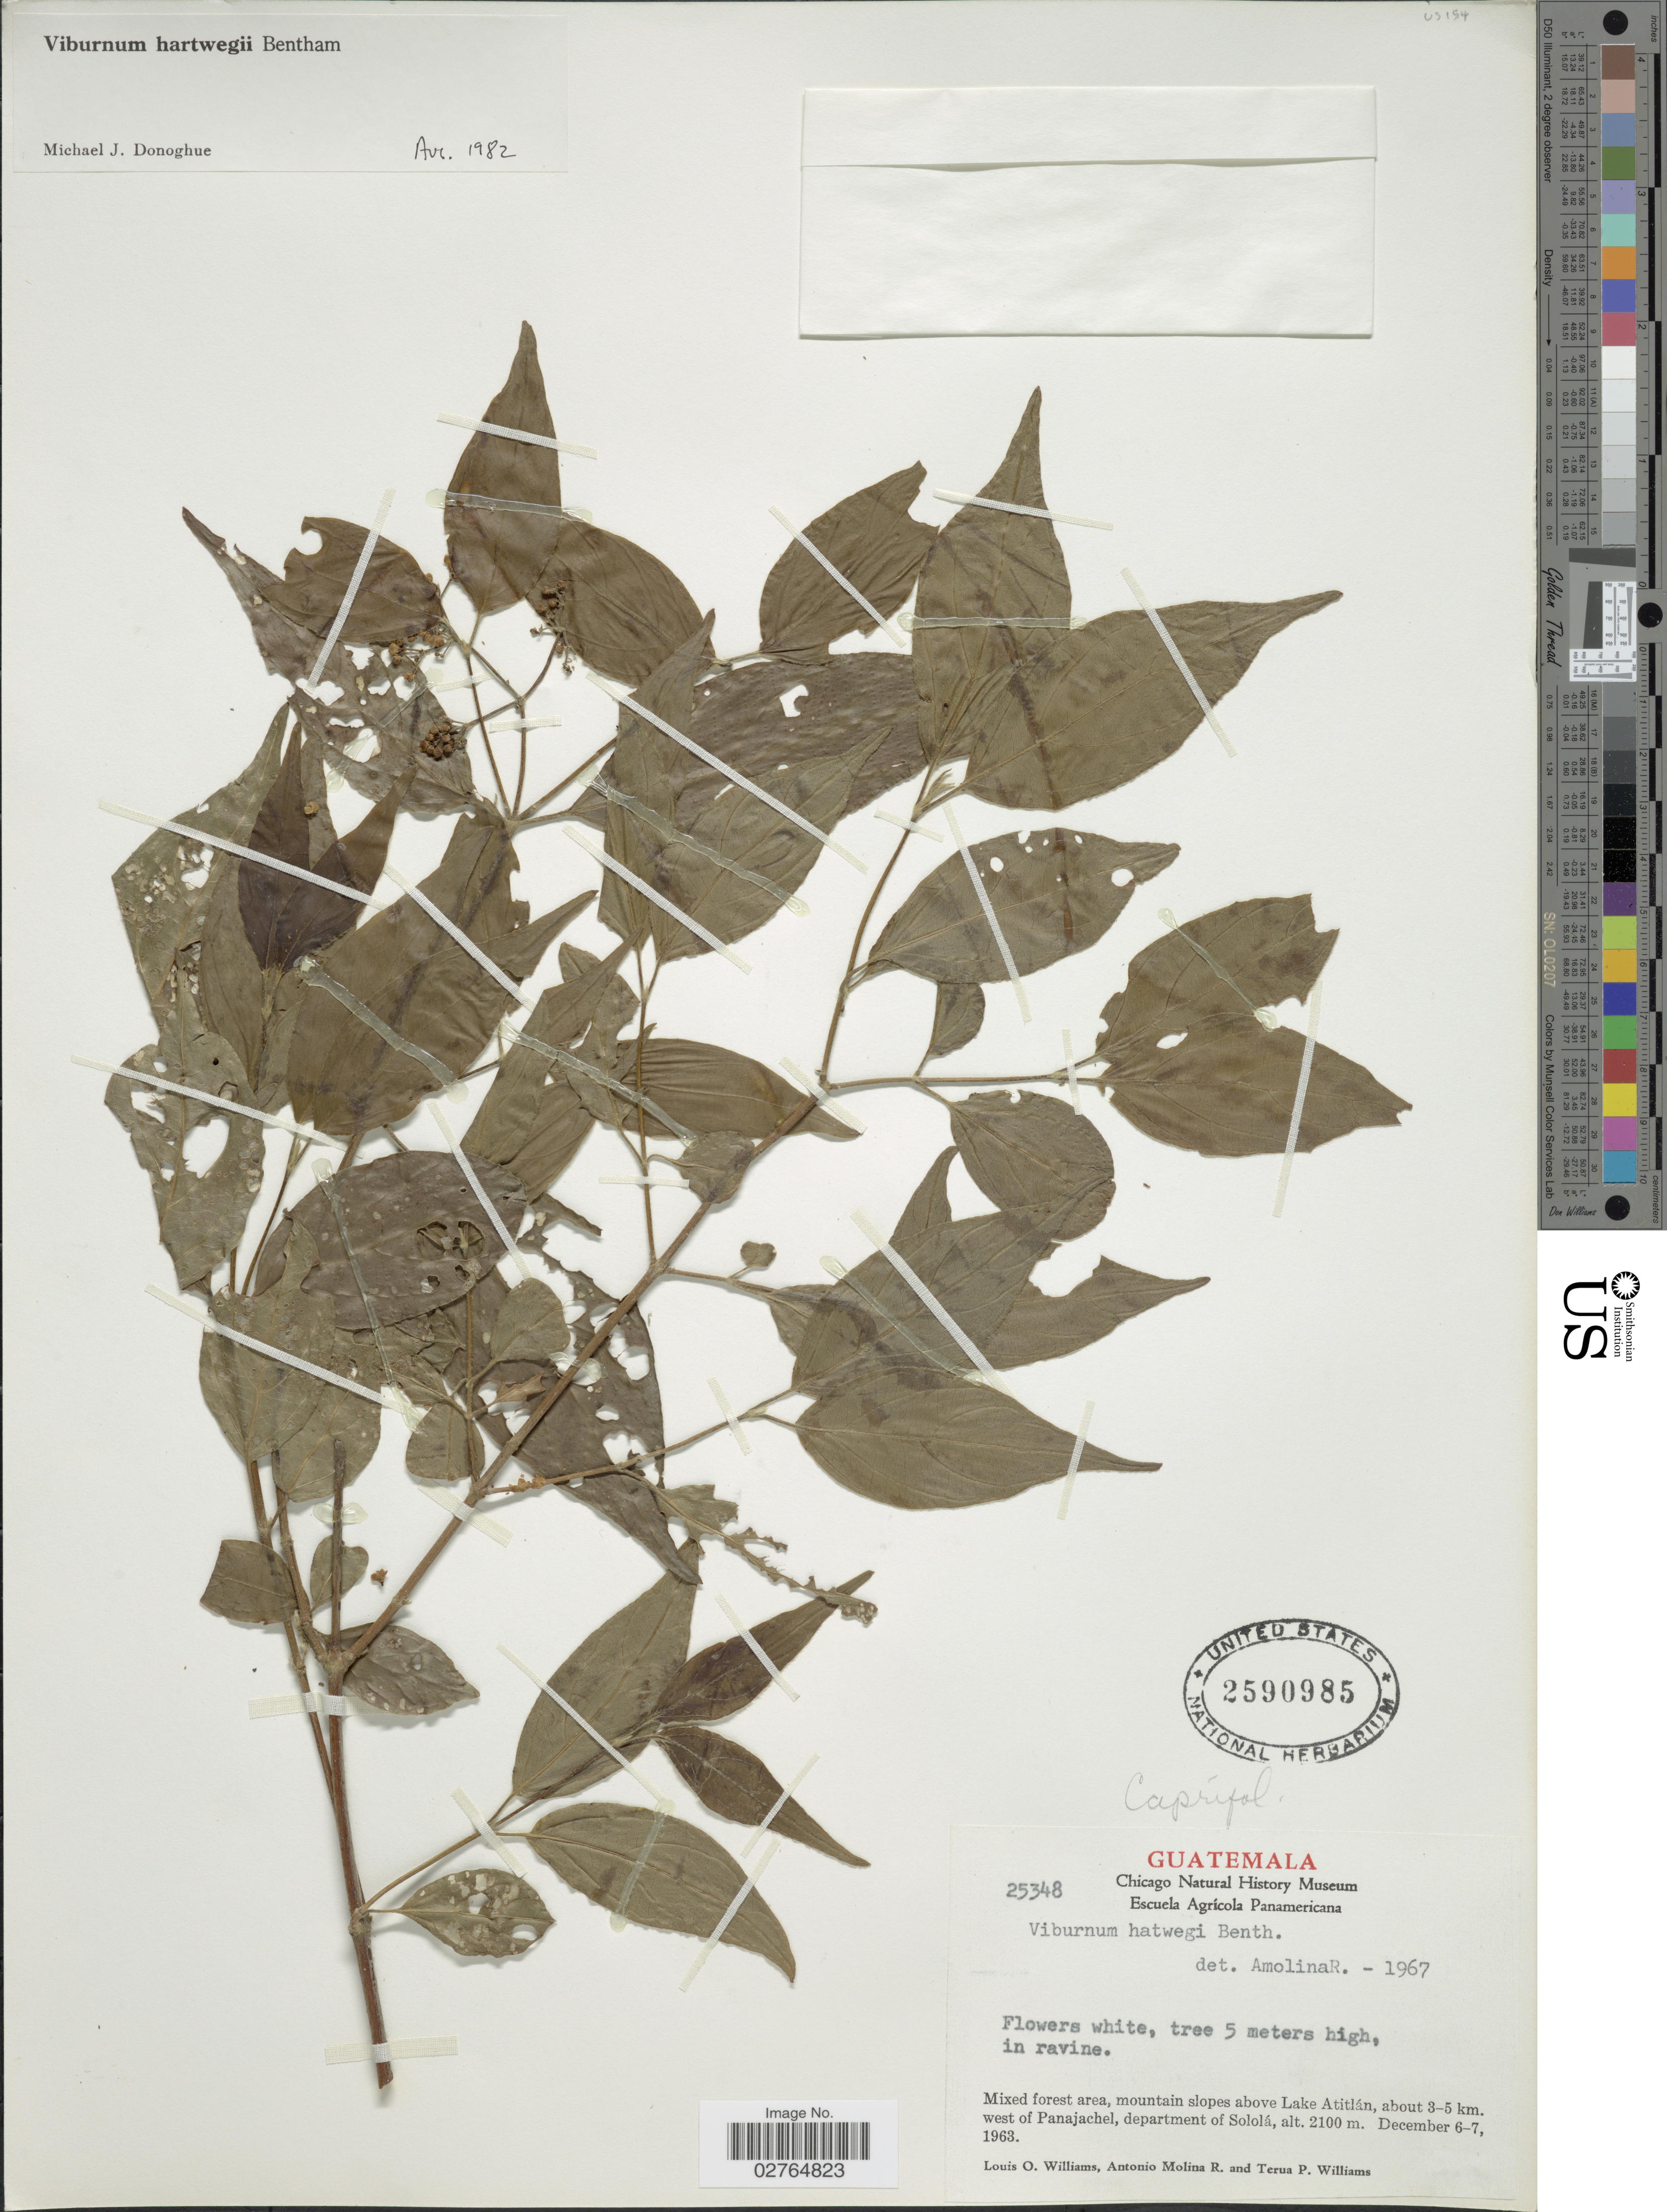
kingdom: Plantae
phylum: Tracheophyta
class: Magnoliopsida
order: Dipsacales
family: Viburnaceae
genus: Viburnum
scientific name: Viburnum hartwegii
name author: Benth.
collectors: L. O. Williams, A. Molina R. & T. Williams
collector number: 25348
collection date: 1963-12-06/1963-12-07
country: Guatemala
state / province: Sololá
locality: Mixed forest area, mountain slopes above Lake Atitlán, about 3-5 km. west of Panajachel, department of Sololá.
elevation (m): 2100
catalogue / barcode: US 2590985